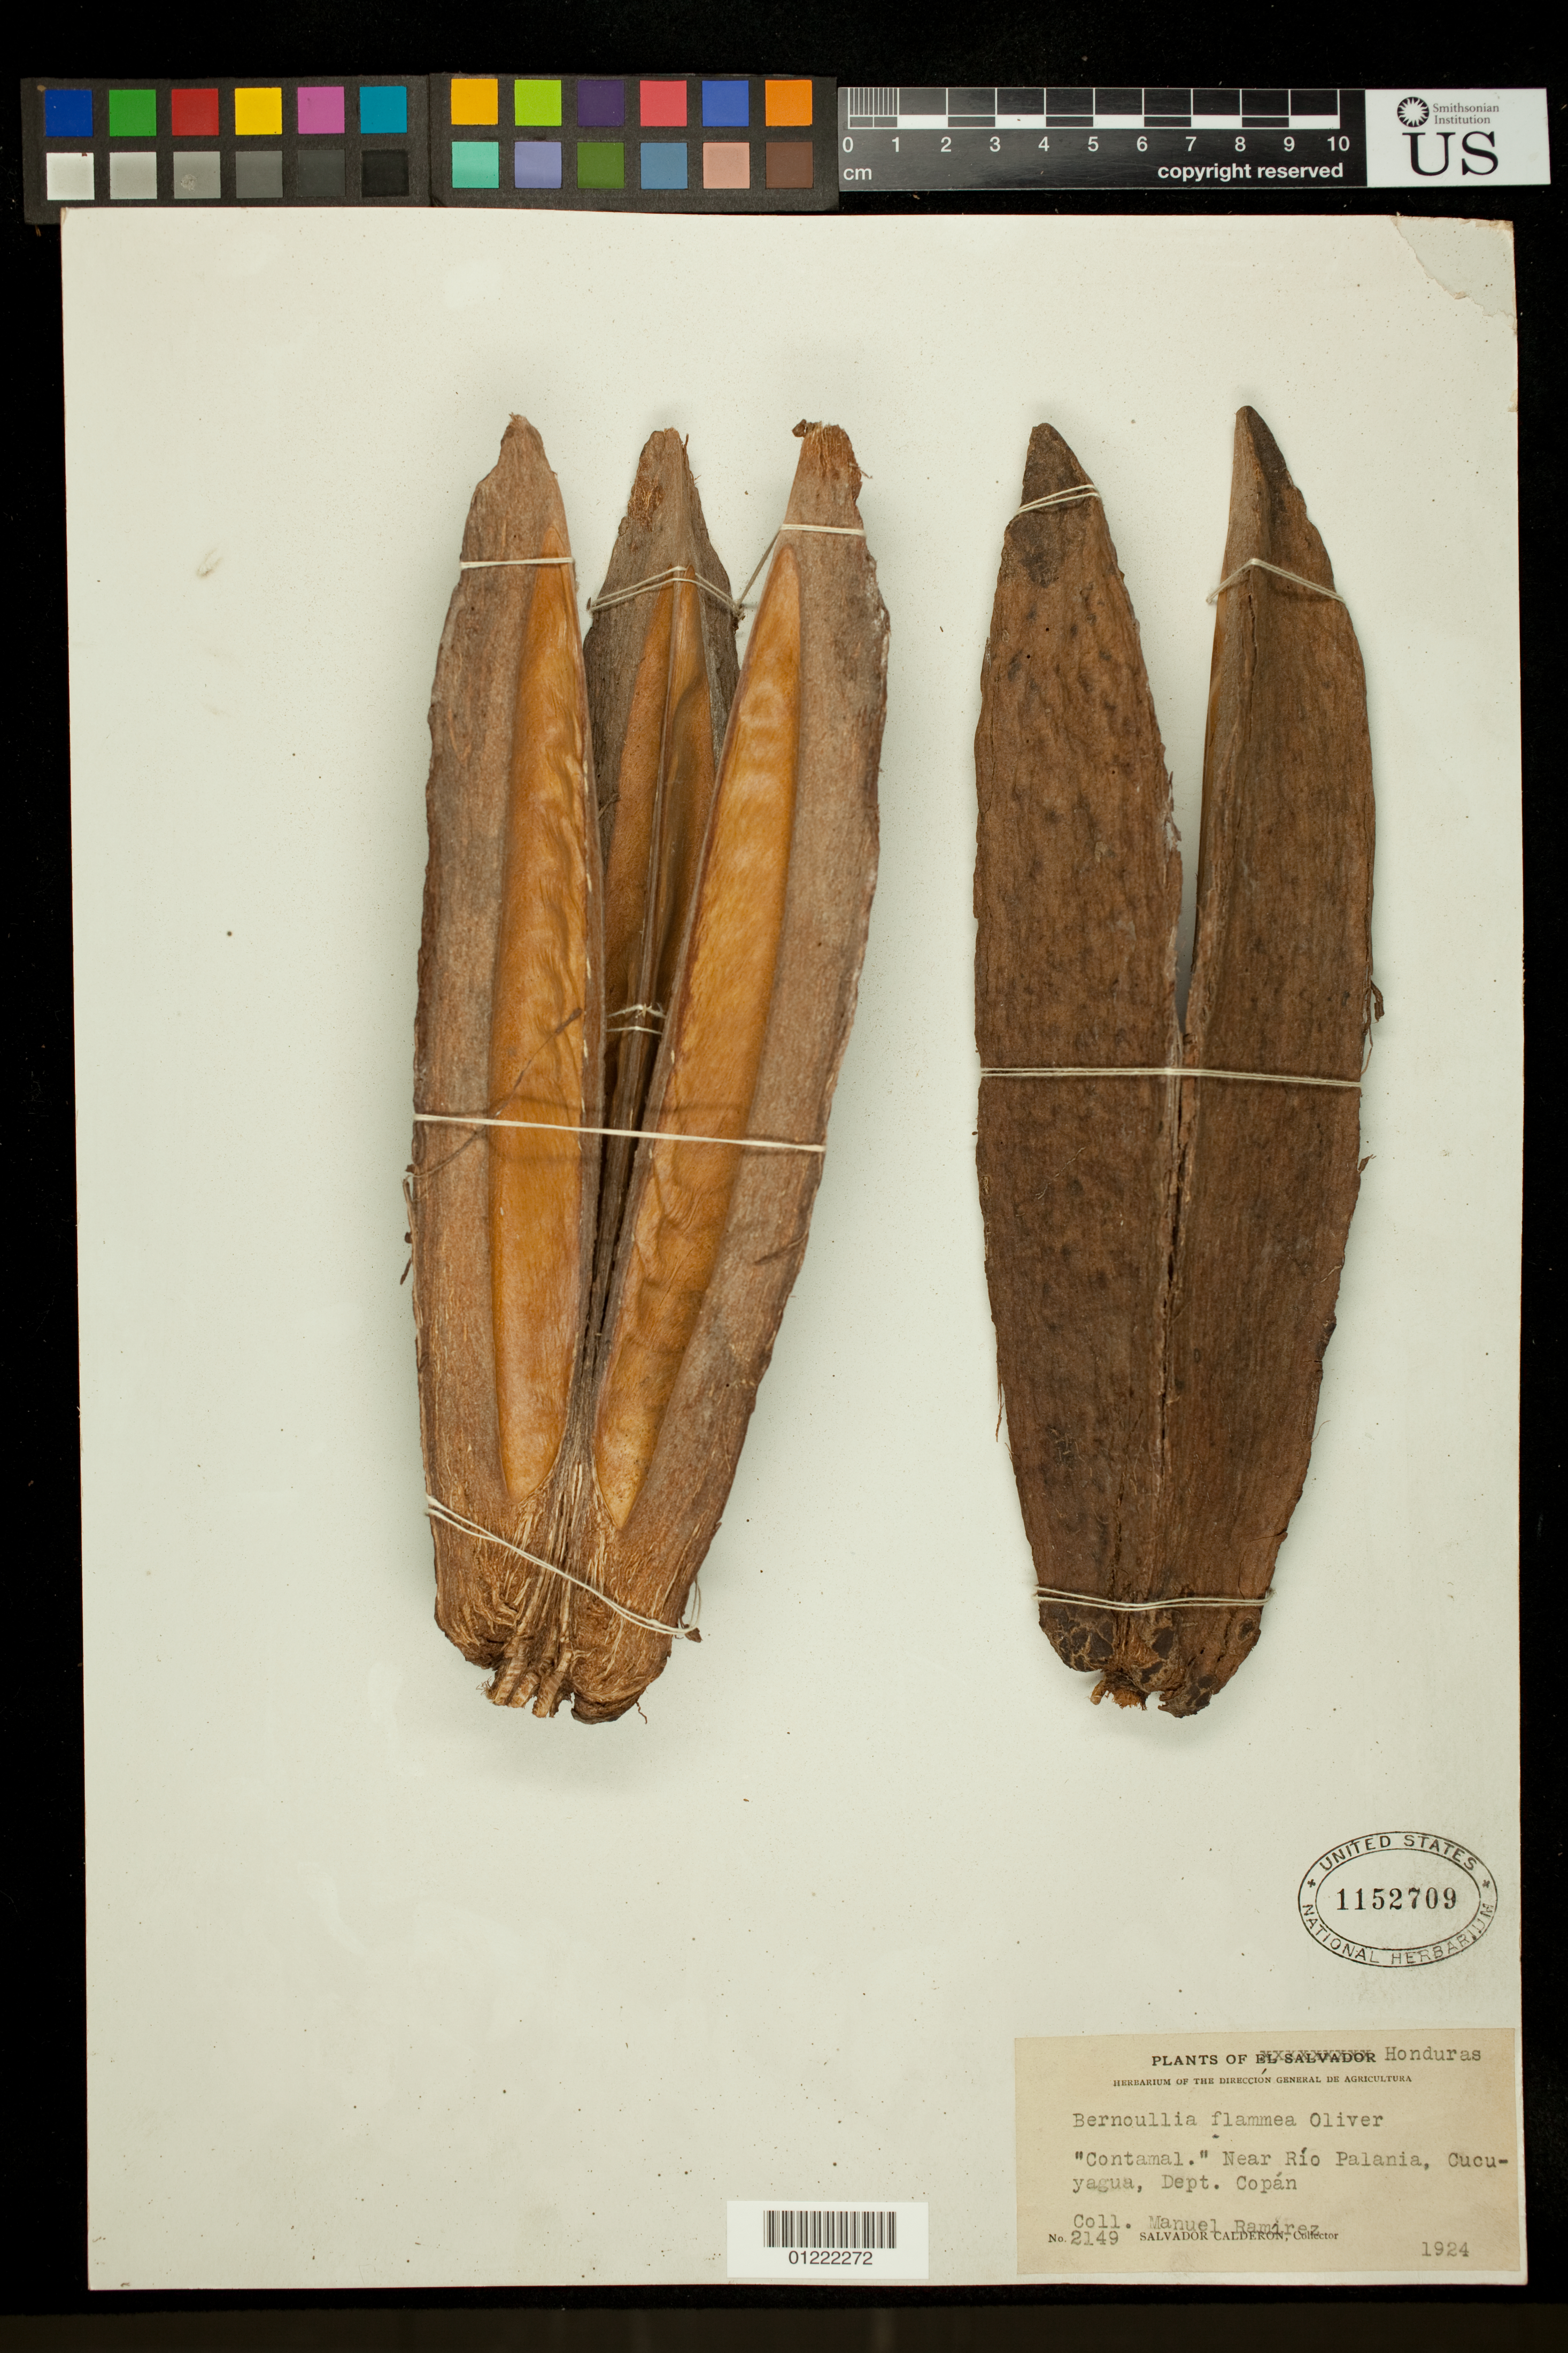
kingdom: Plantae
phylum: Tracheophyta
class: Magnoliopsida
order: Malvales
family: Malvaceae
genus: Bernoullia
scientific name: Bernoullia flammea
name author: Oliv.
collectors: S. Calderón & M. Ramirez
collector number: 2149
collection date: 1924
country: Honduras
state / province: Copán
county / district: Cucuyagua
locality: Near Rio Palania, Cucuyagua, Dept. Copan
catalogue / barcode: US 1152709